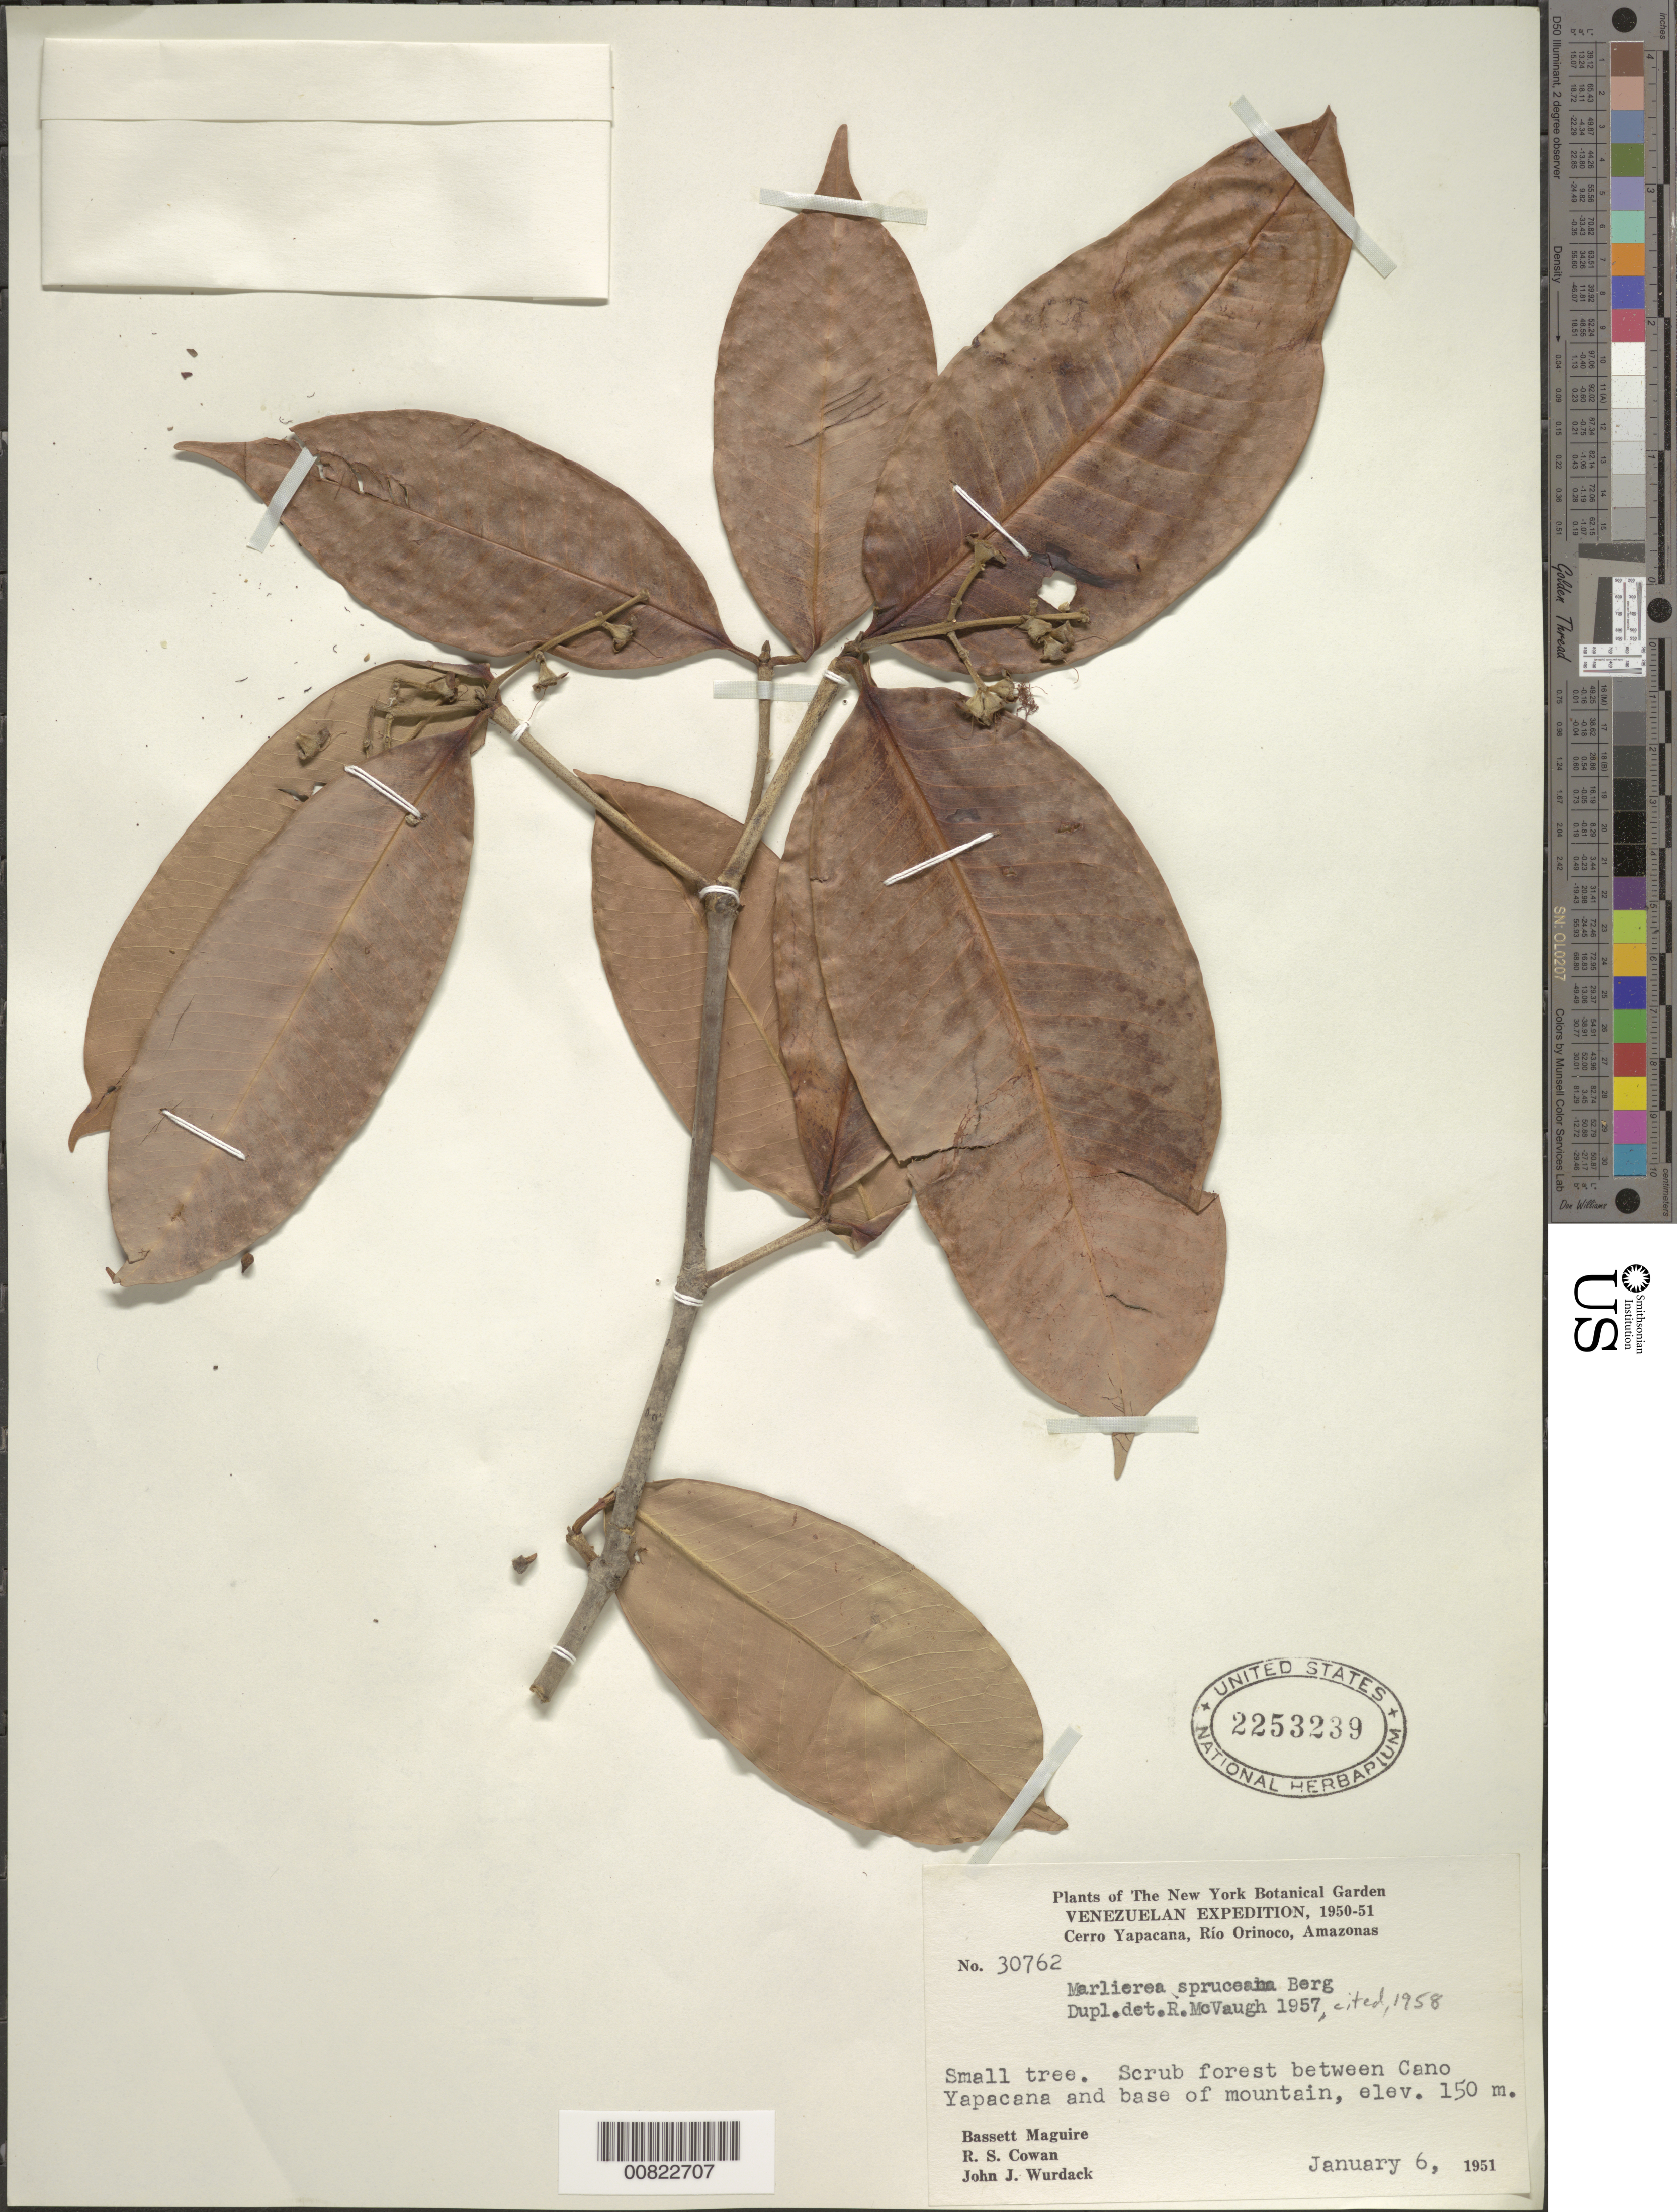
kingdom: Plantae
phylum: Tracheophyta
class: Magnoliopsida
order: Myrtales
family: Myrtaceae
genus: Myrcia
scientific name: Myrcia uaupensis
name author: (O. Berg) Gaem & E. Lucas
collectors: B. Maguire, R. S. Cowan & J. J. Wurdack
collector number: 30762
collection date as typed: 6-Jan-51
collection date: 1951-01-06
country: Venezuela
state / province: Amazonas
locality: Caño Yapacána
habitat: Scrub forest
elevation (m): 150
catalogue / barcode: US 2253239